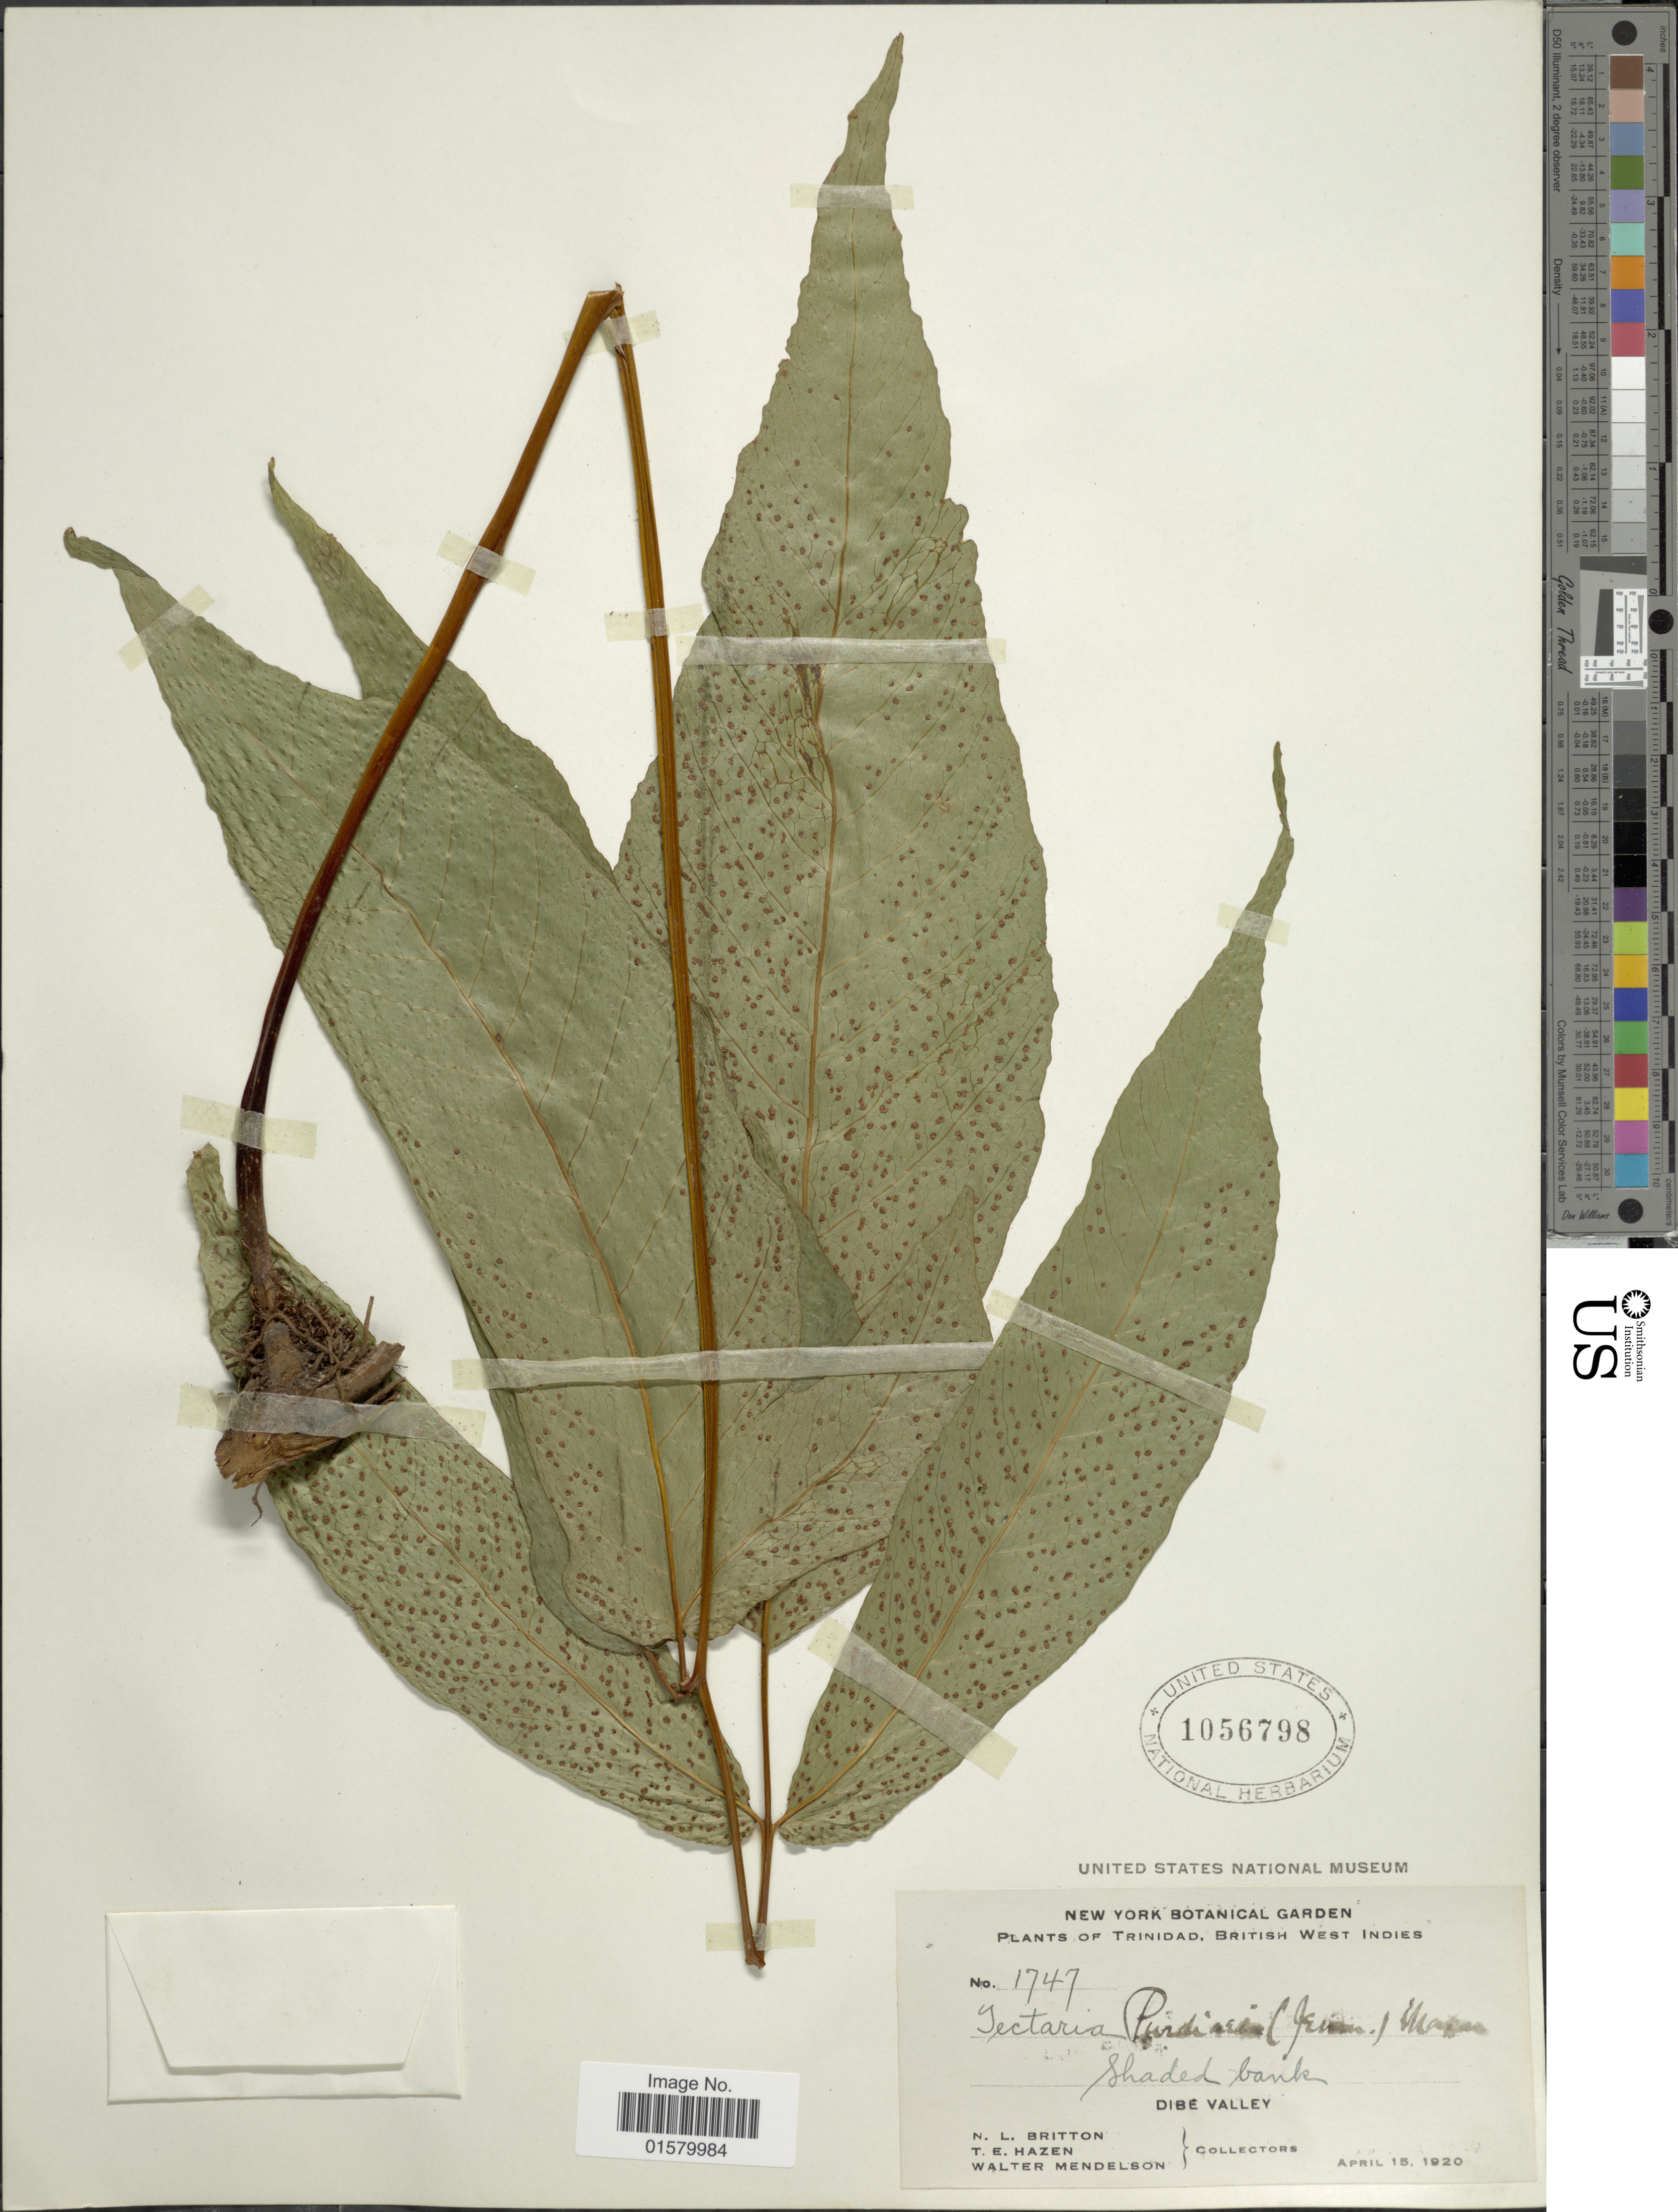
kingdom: Plantae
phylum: Tracheophyta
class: Polypodiopsida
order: Polypodiales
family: Tectariaceae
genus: Tectaria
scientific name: Tectaria trifoliata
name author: (L.) Cav.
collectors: N. Britton, T. E. Hazen & W. Mendelson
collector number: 1747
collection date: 1920-04-15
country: Trinidad and Tobago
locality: Trinidad, British West Indies, Dibe Valley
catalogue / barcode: US 1056798